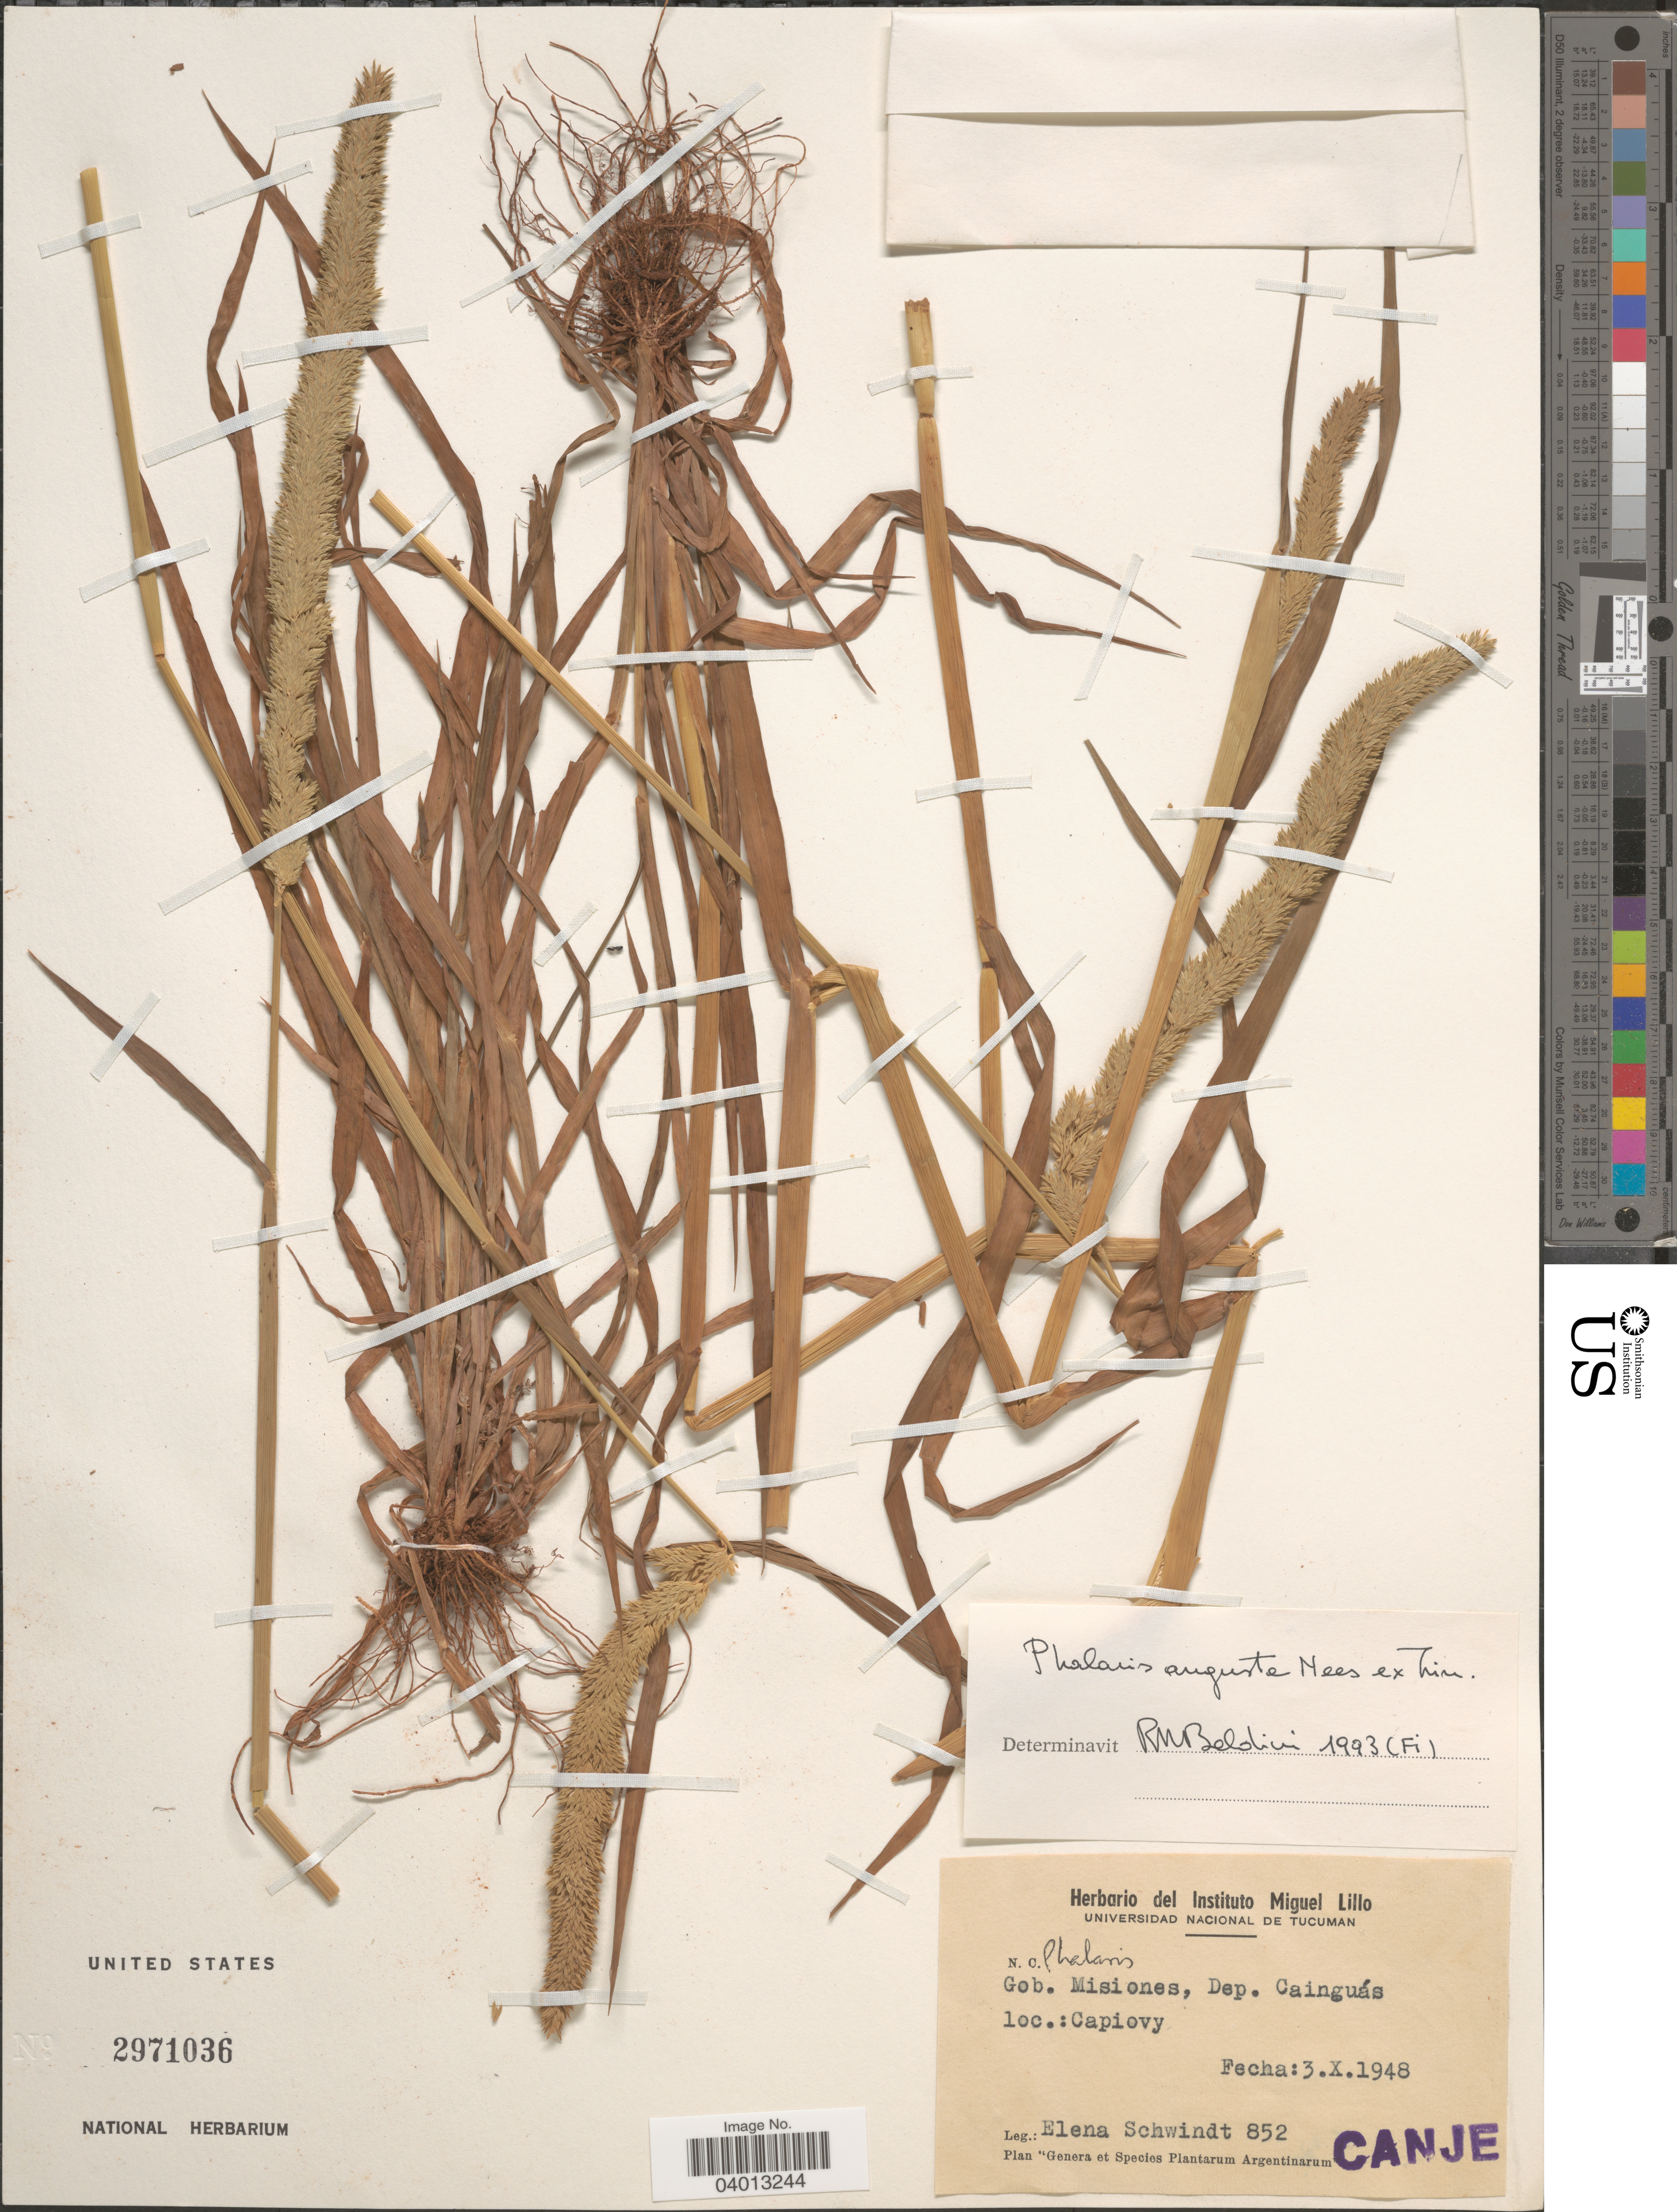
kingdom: Plantae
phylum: Tracheophyta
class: Liliopsida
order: Poales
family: Poaceae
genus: Phalaris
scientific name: Phalaris angusta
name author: Nees ex Trin.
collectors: E. Schwindt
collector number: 852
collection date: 1948-10-03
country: Argentina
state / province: Misiones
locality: Gob. Misiones, Dep. Cainguás. Capiovy.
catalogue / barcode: US 2971036